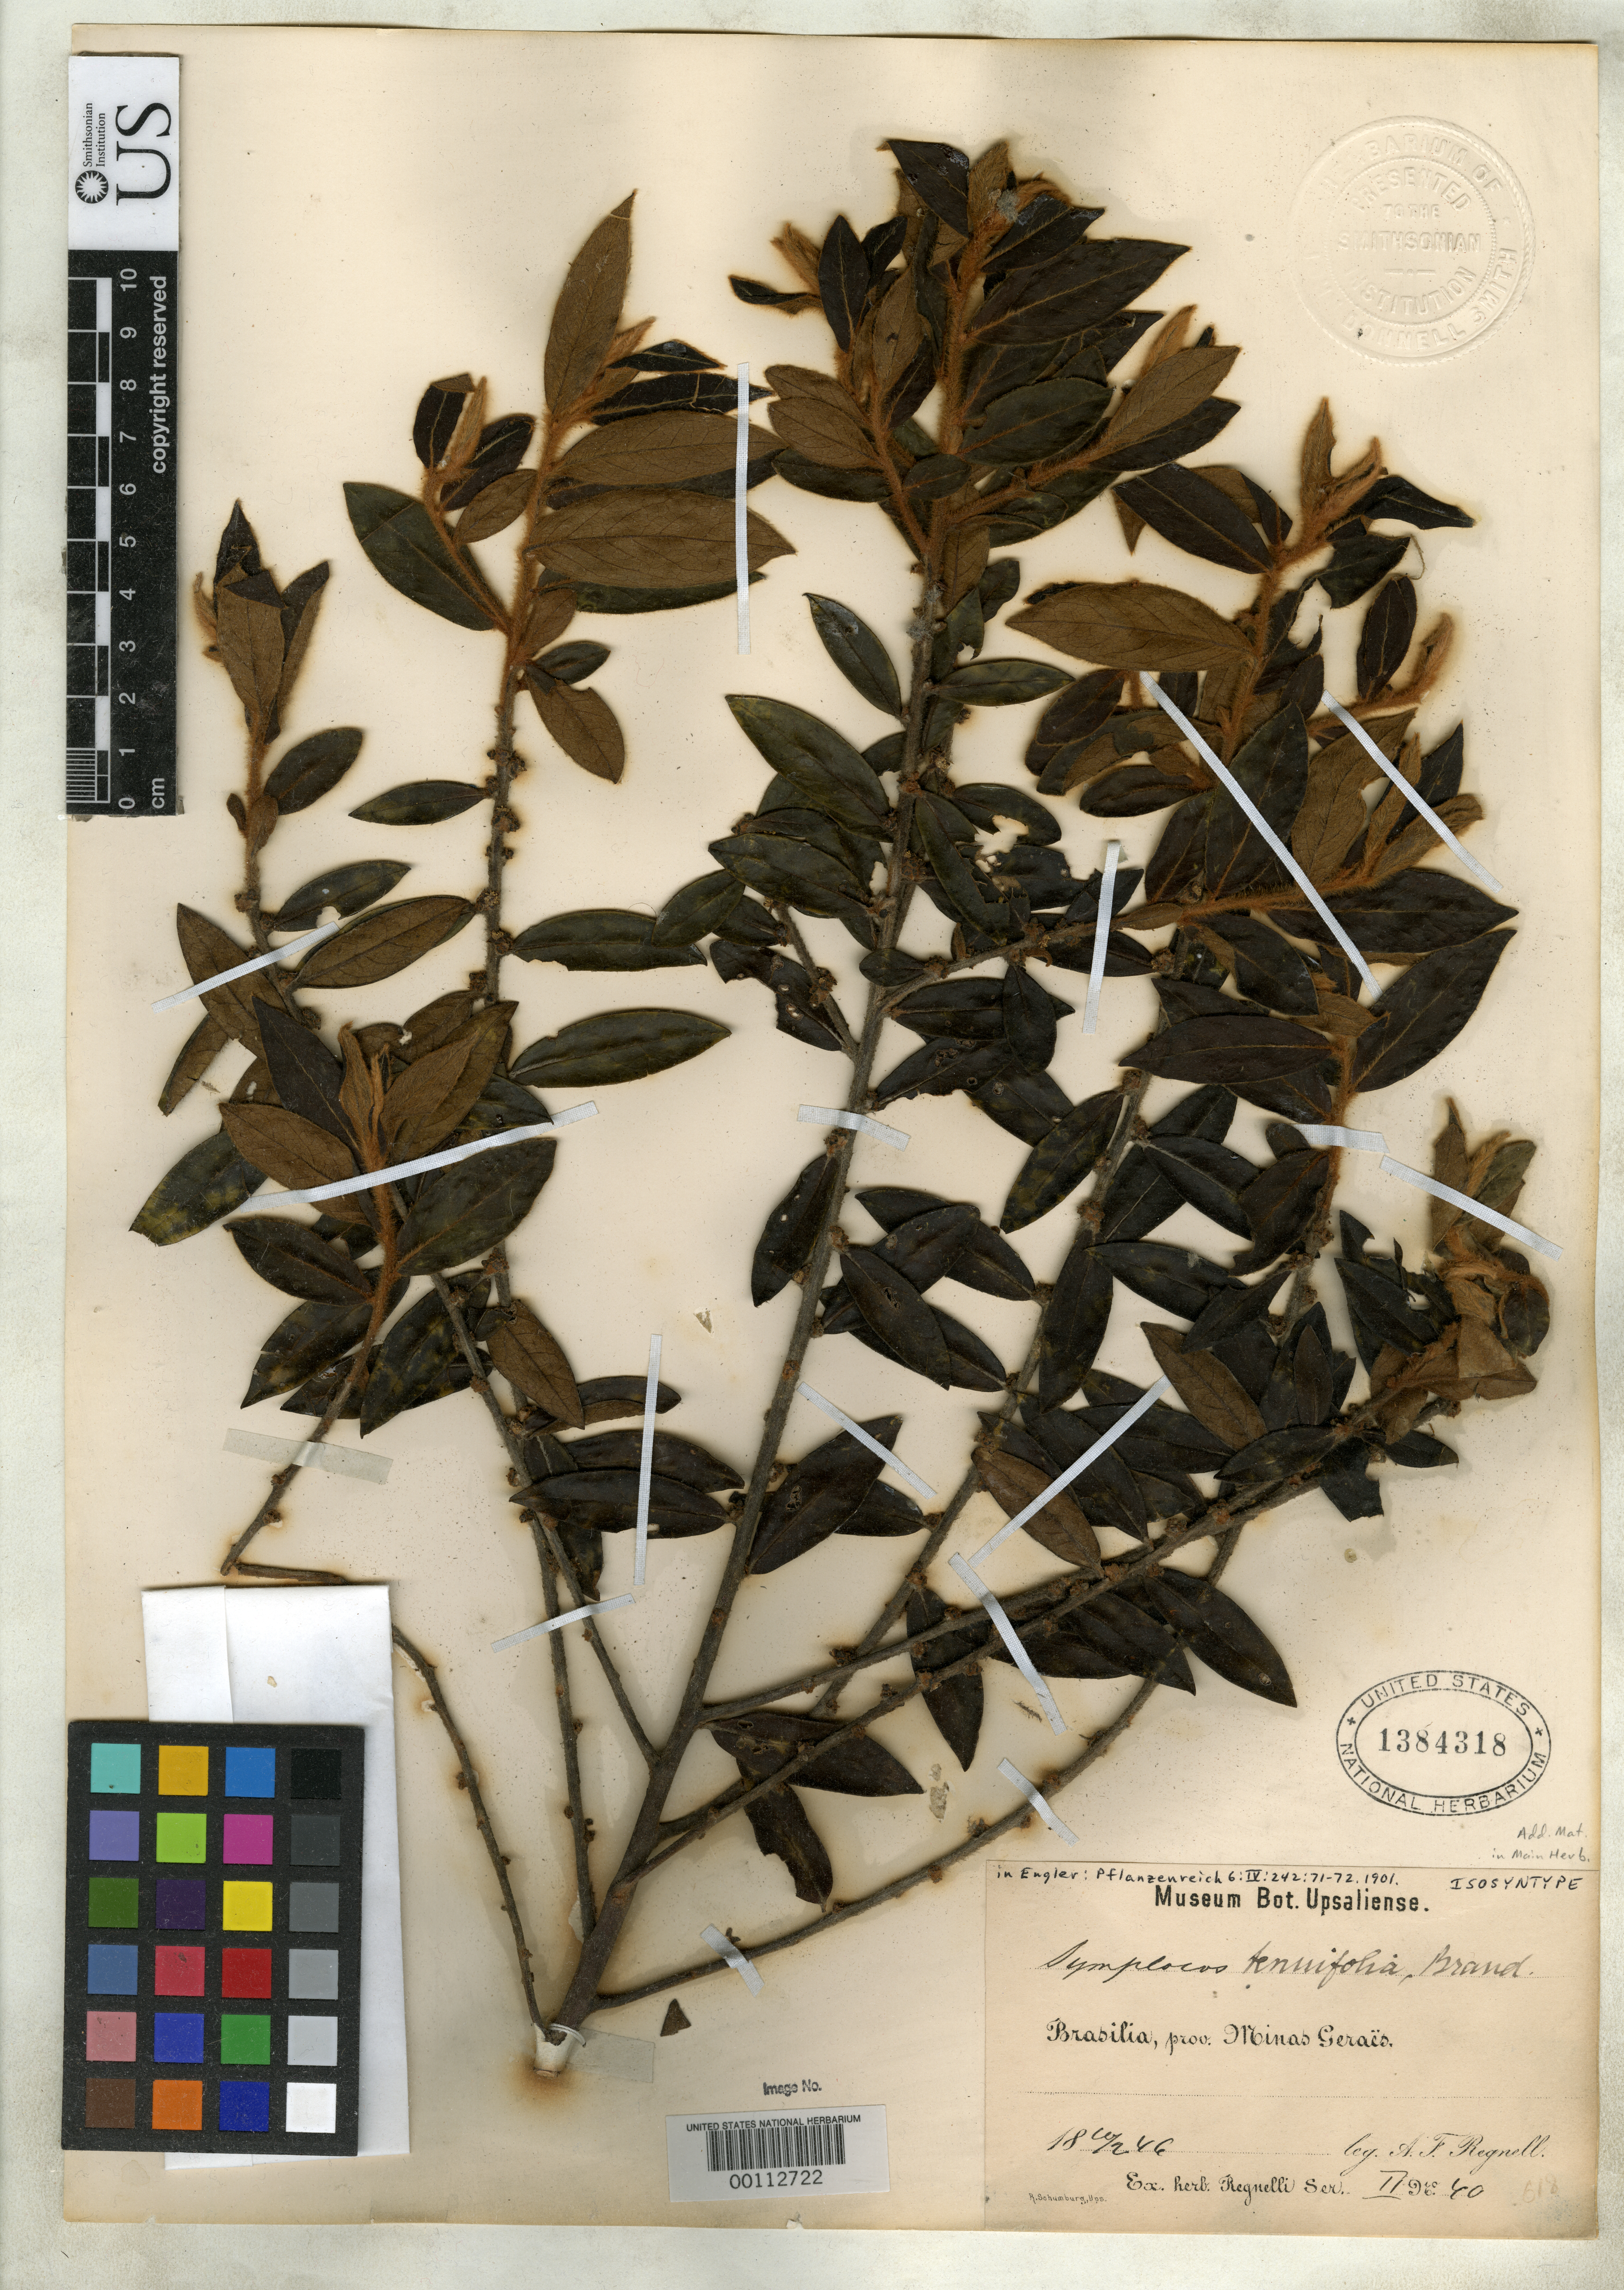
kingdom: Plantae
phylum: Tracheophyta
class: Magnoliopsida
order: Ericales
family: Symplocaceae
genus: Symplocos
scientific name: Symplocos tenuifolia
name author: Brand in Engl.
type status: Isosyntype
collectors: A. F. Regnell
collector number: II 40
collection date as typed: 10 Feb 1846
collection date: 1846-02-10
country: Brazil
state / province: Minas Gerais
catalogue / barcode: US 1384318